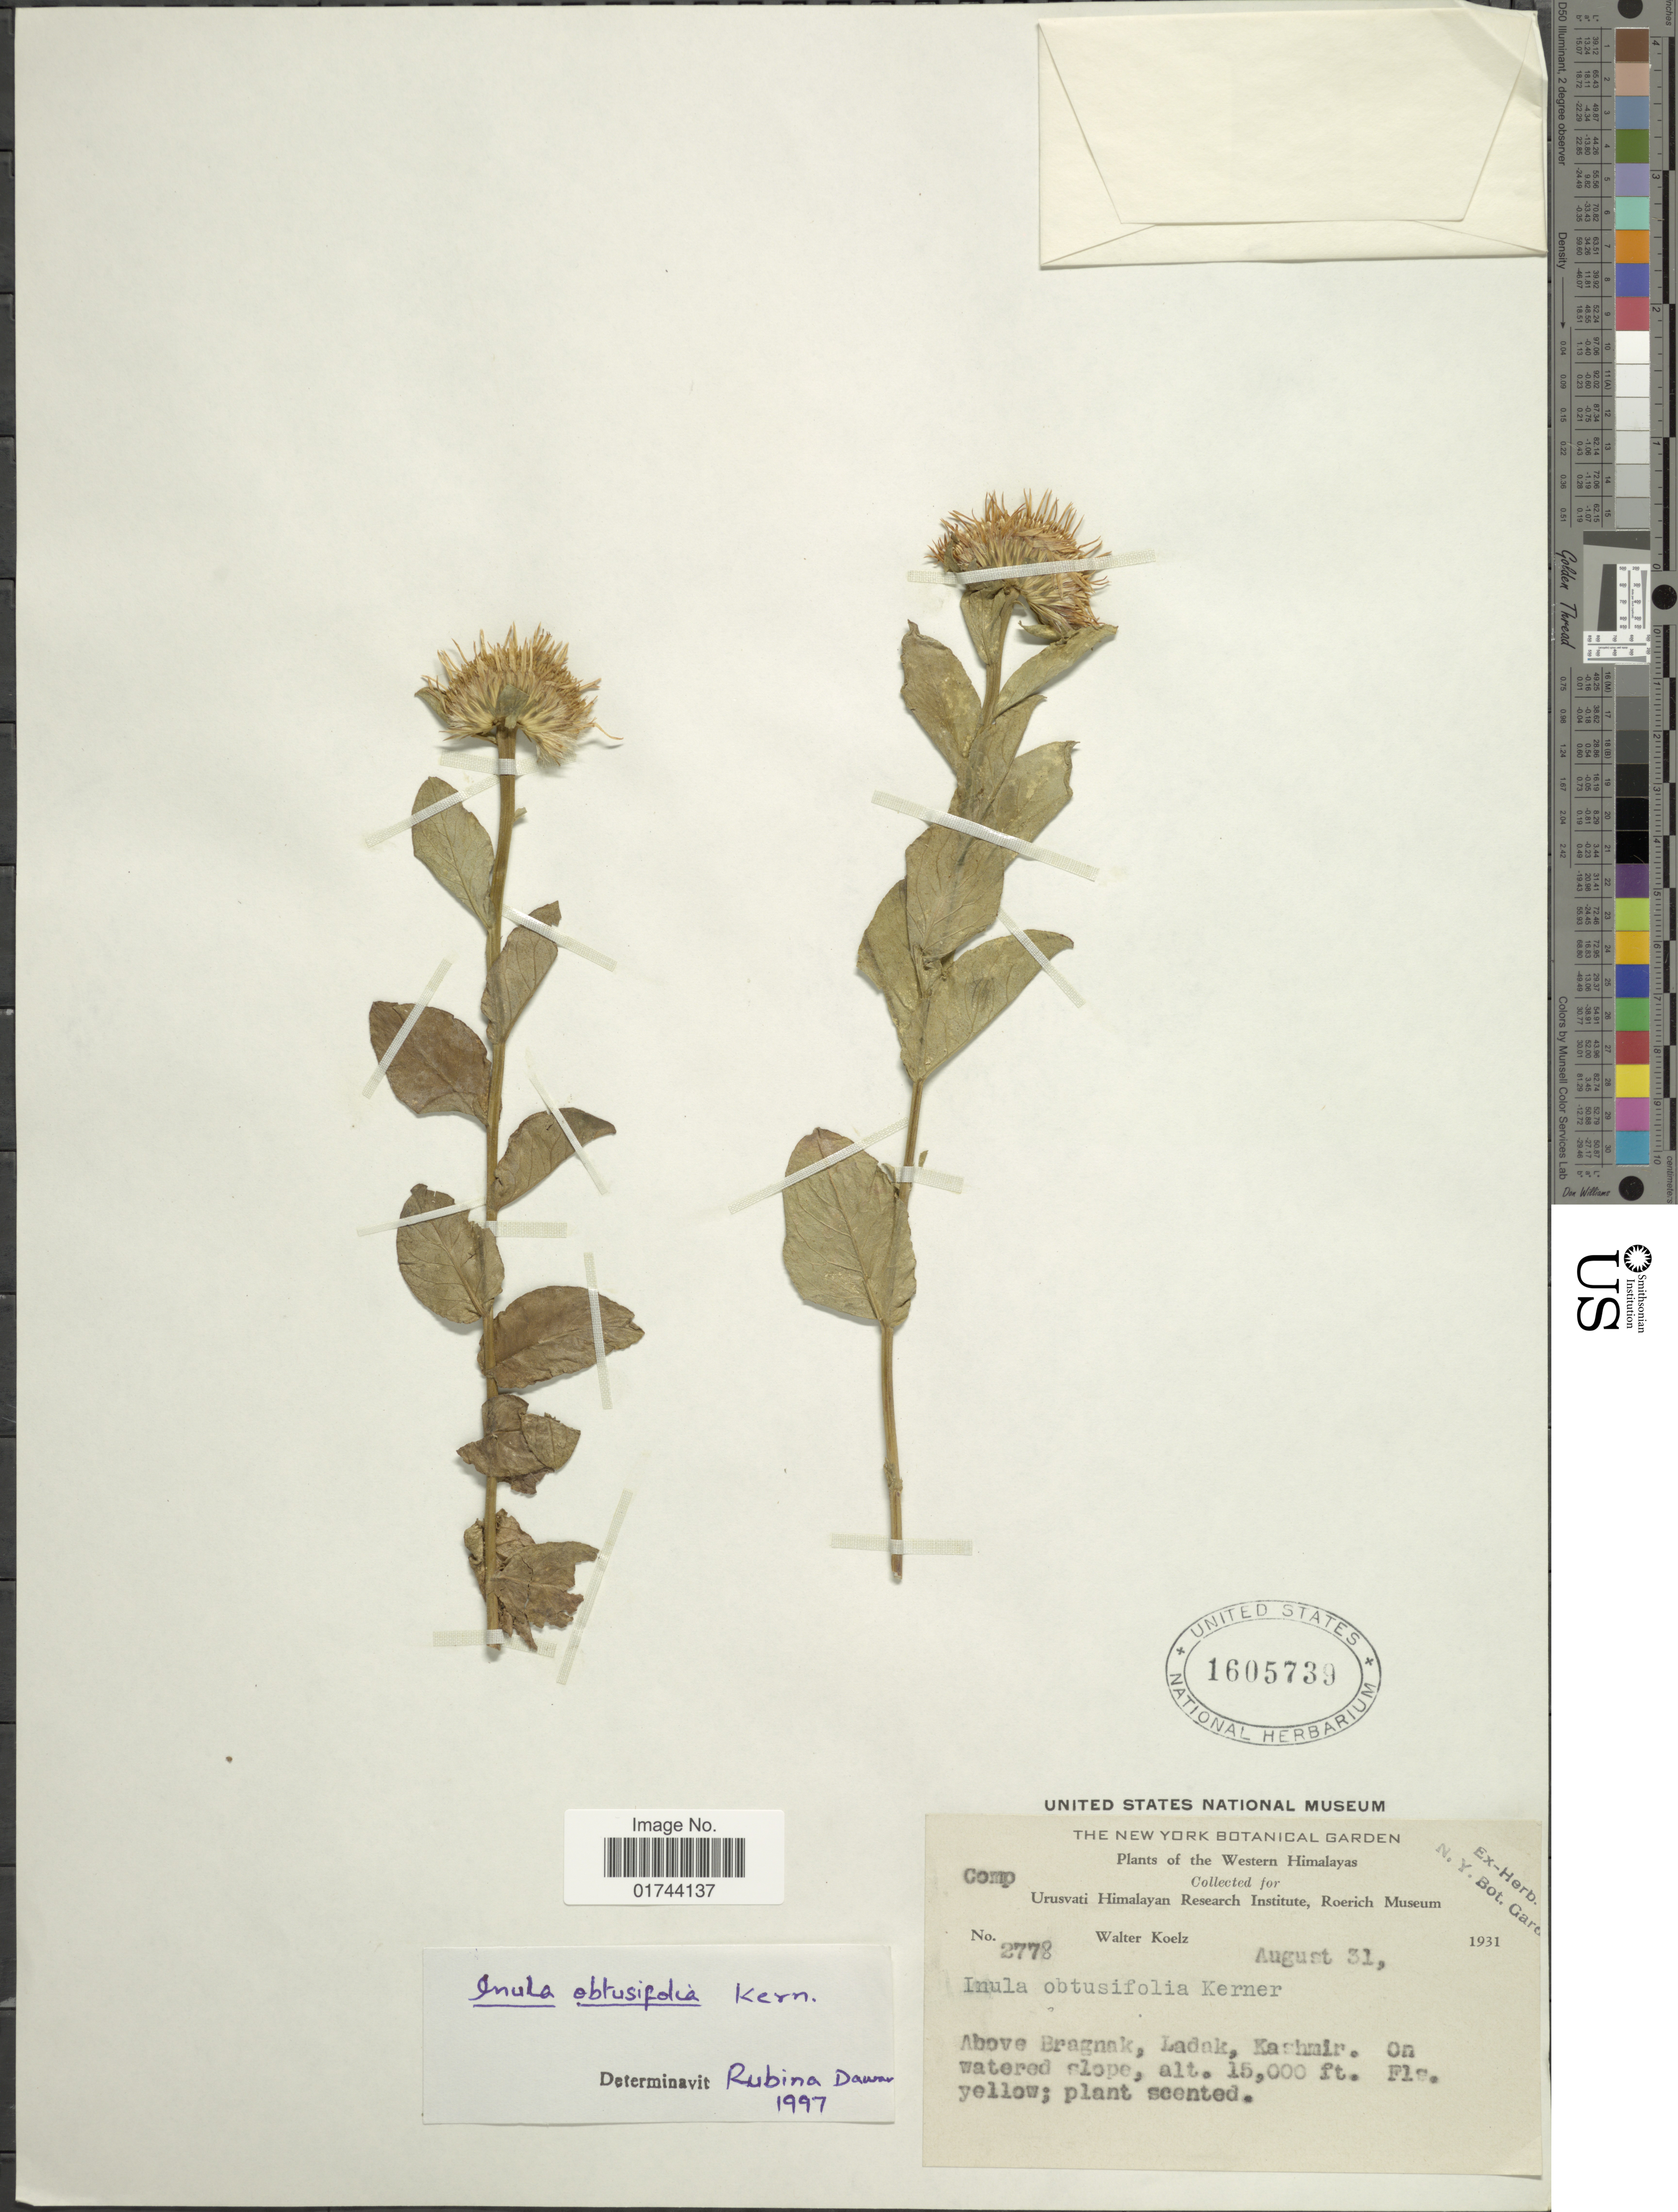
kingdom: Plantae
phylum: Tracheophyta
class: Magnoliopsida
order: Asterales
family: Asteraceae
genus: Inula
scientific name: Inula obtusifolia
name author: A. Kern.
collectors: W. N. Koelz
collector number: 2778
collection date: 1931-08-31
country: India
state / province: Ladakh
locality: Western Himalayas, above Bragnak, Ladak, Kashmir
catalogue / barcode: US 1605739